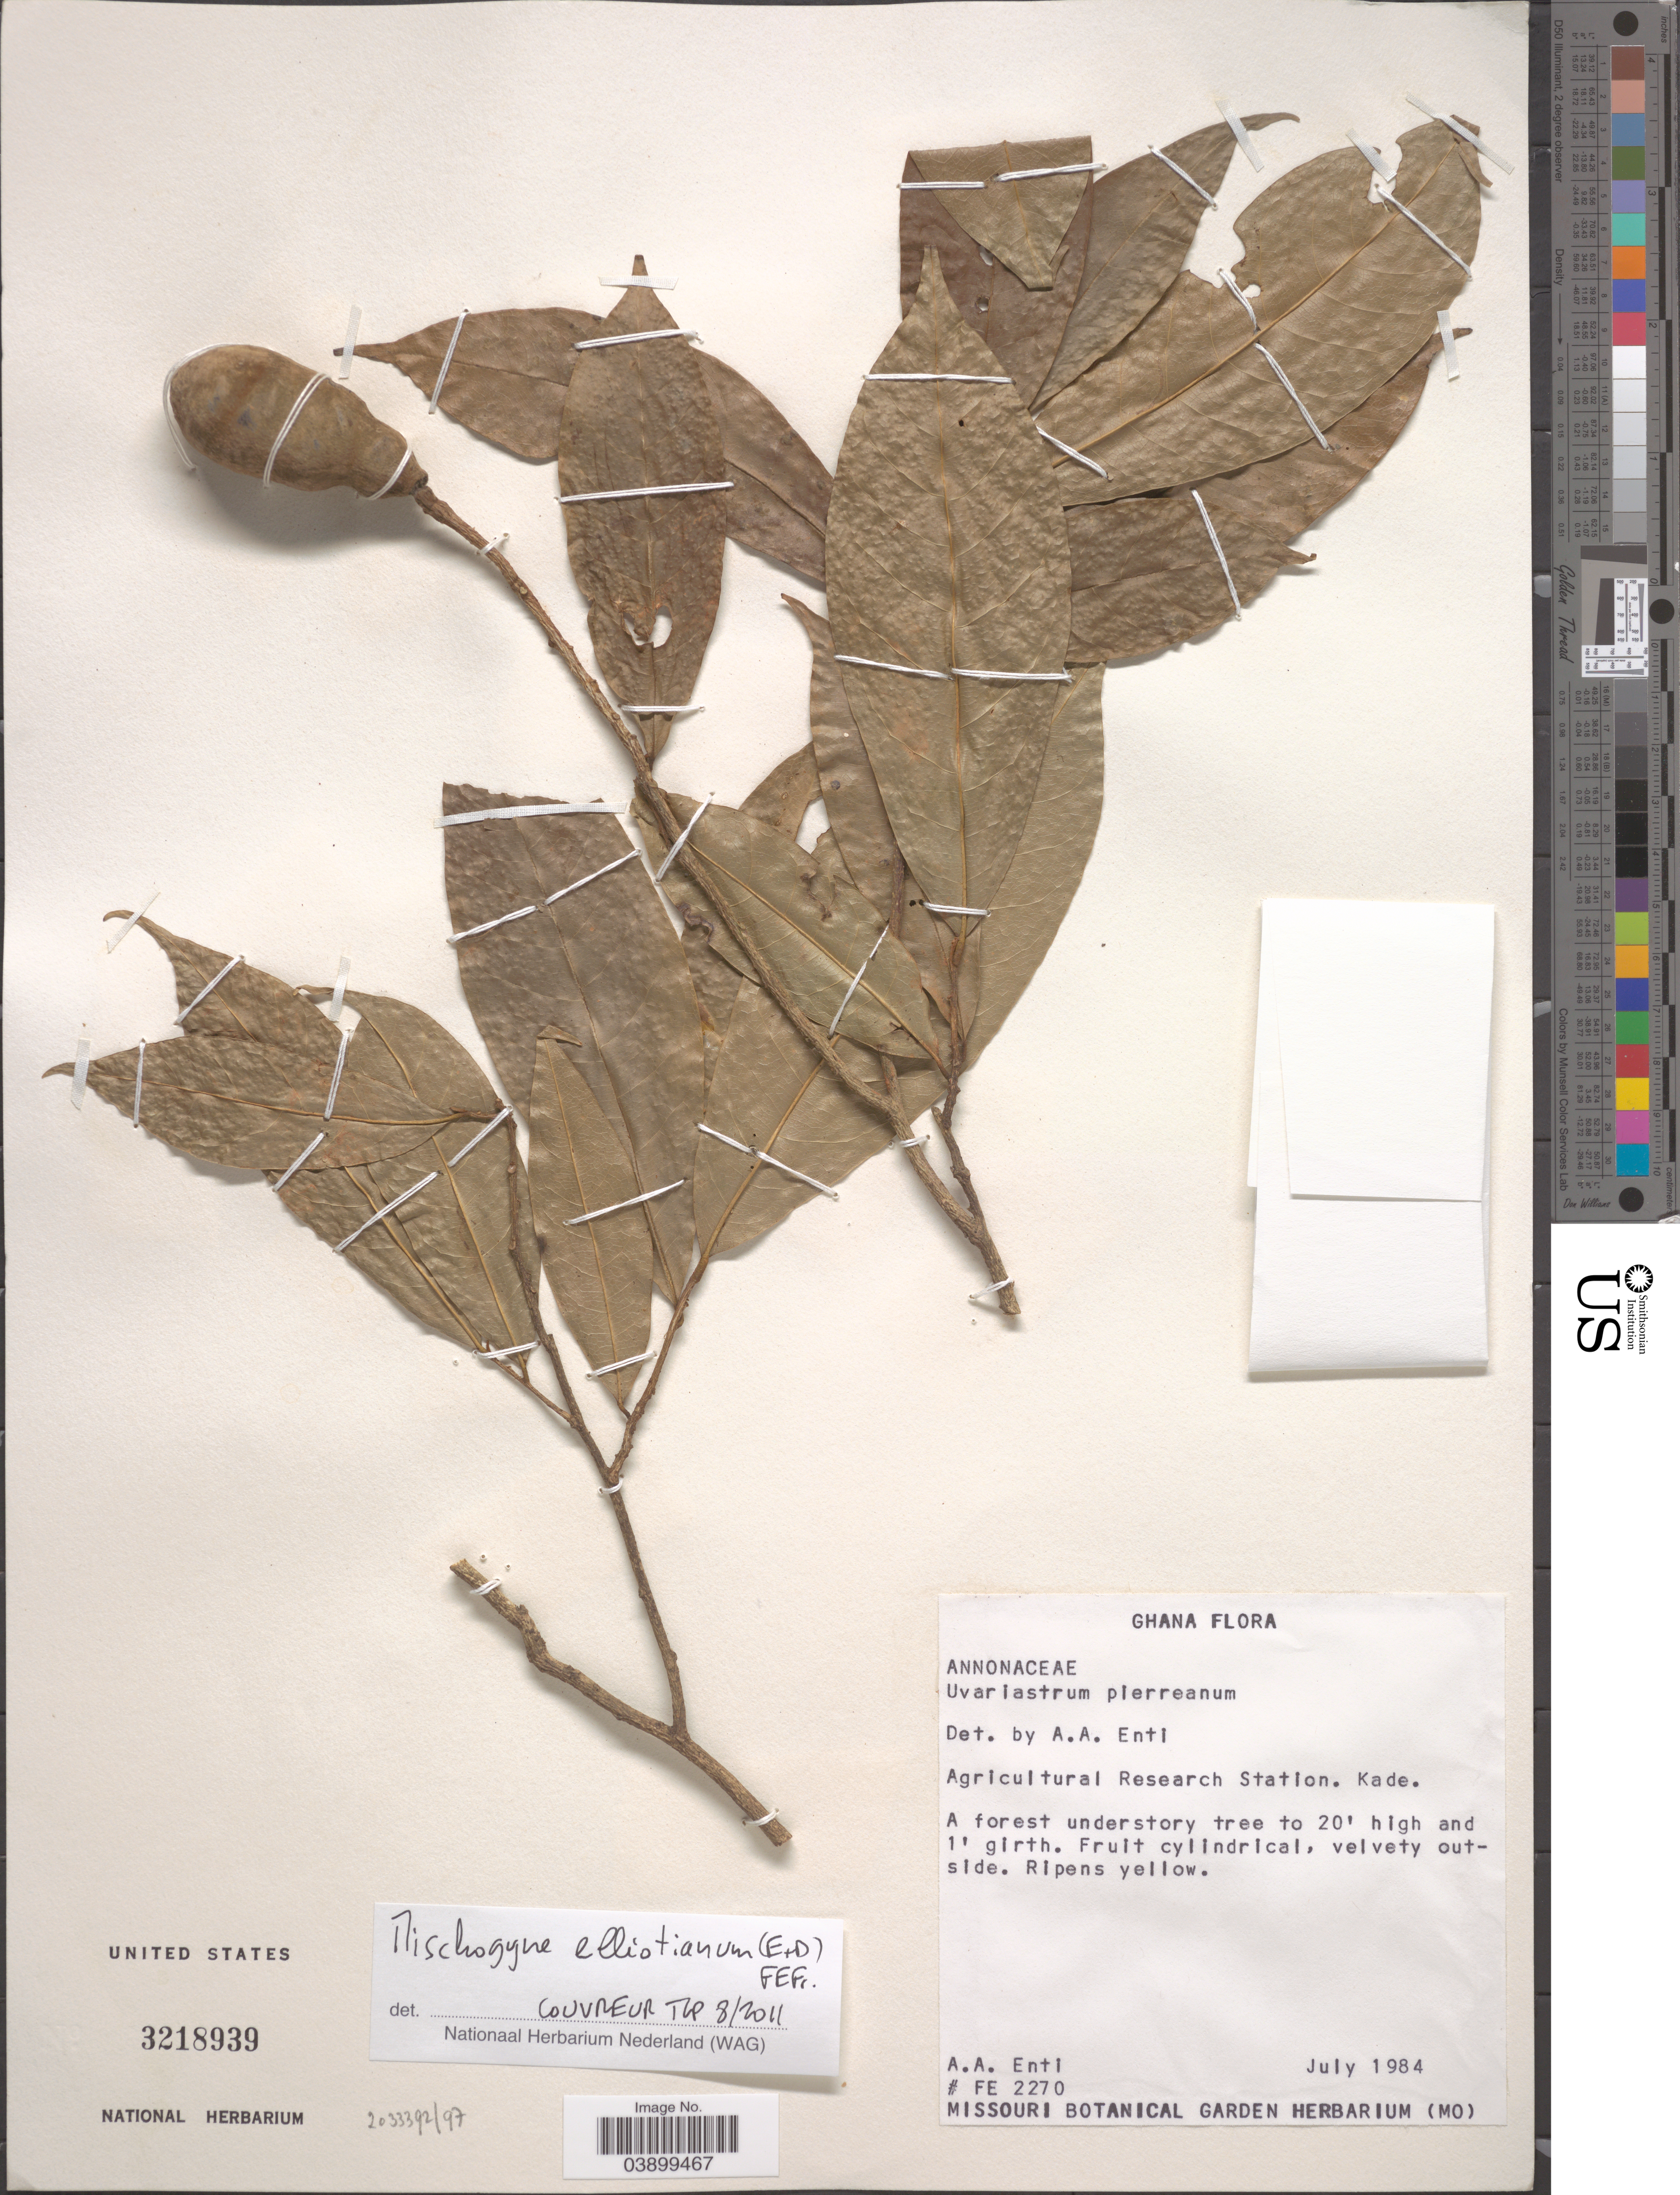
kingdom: Plantae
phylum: Tracheophyta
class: Magnoliopsida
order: Magnoliales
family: Annonaceae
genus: Mischogyne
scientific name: Mischogyne elliotianum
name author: (Engl. & Diels) R.E. Fr.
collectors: A. Enti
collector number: FE2270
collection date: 1984-07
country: Ghana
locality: Agricultural Research Station. Kade.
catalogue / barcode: US 3218939